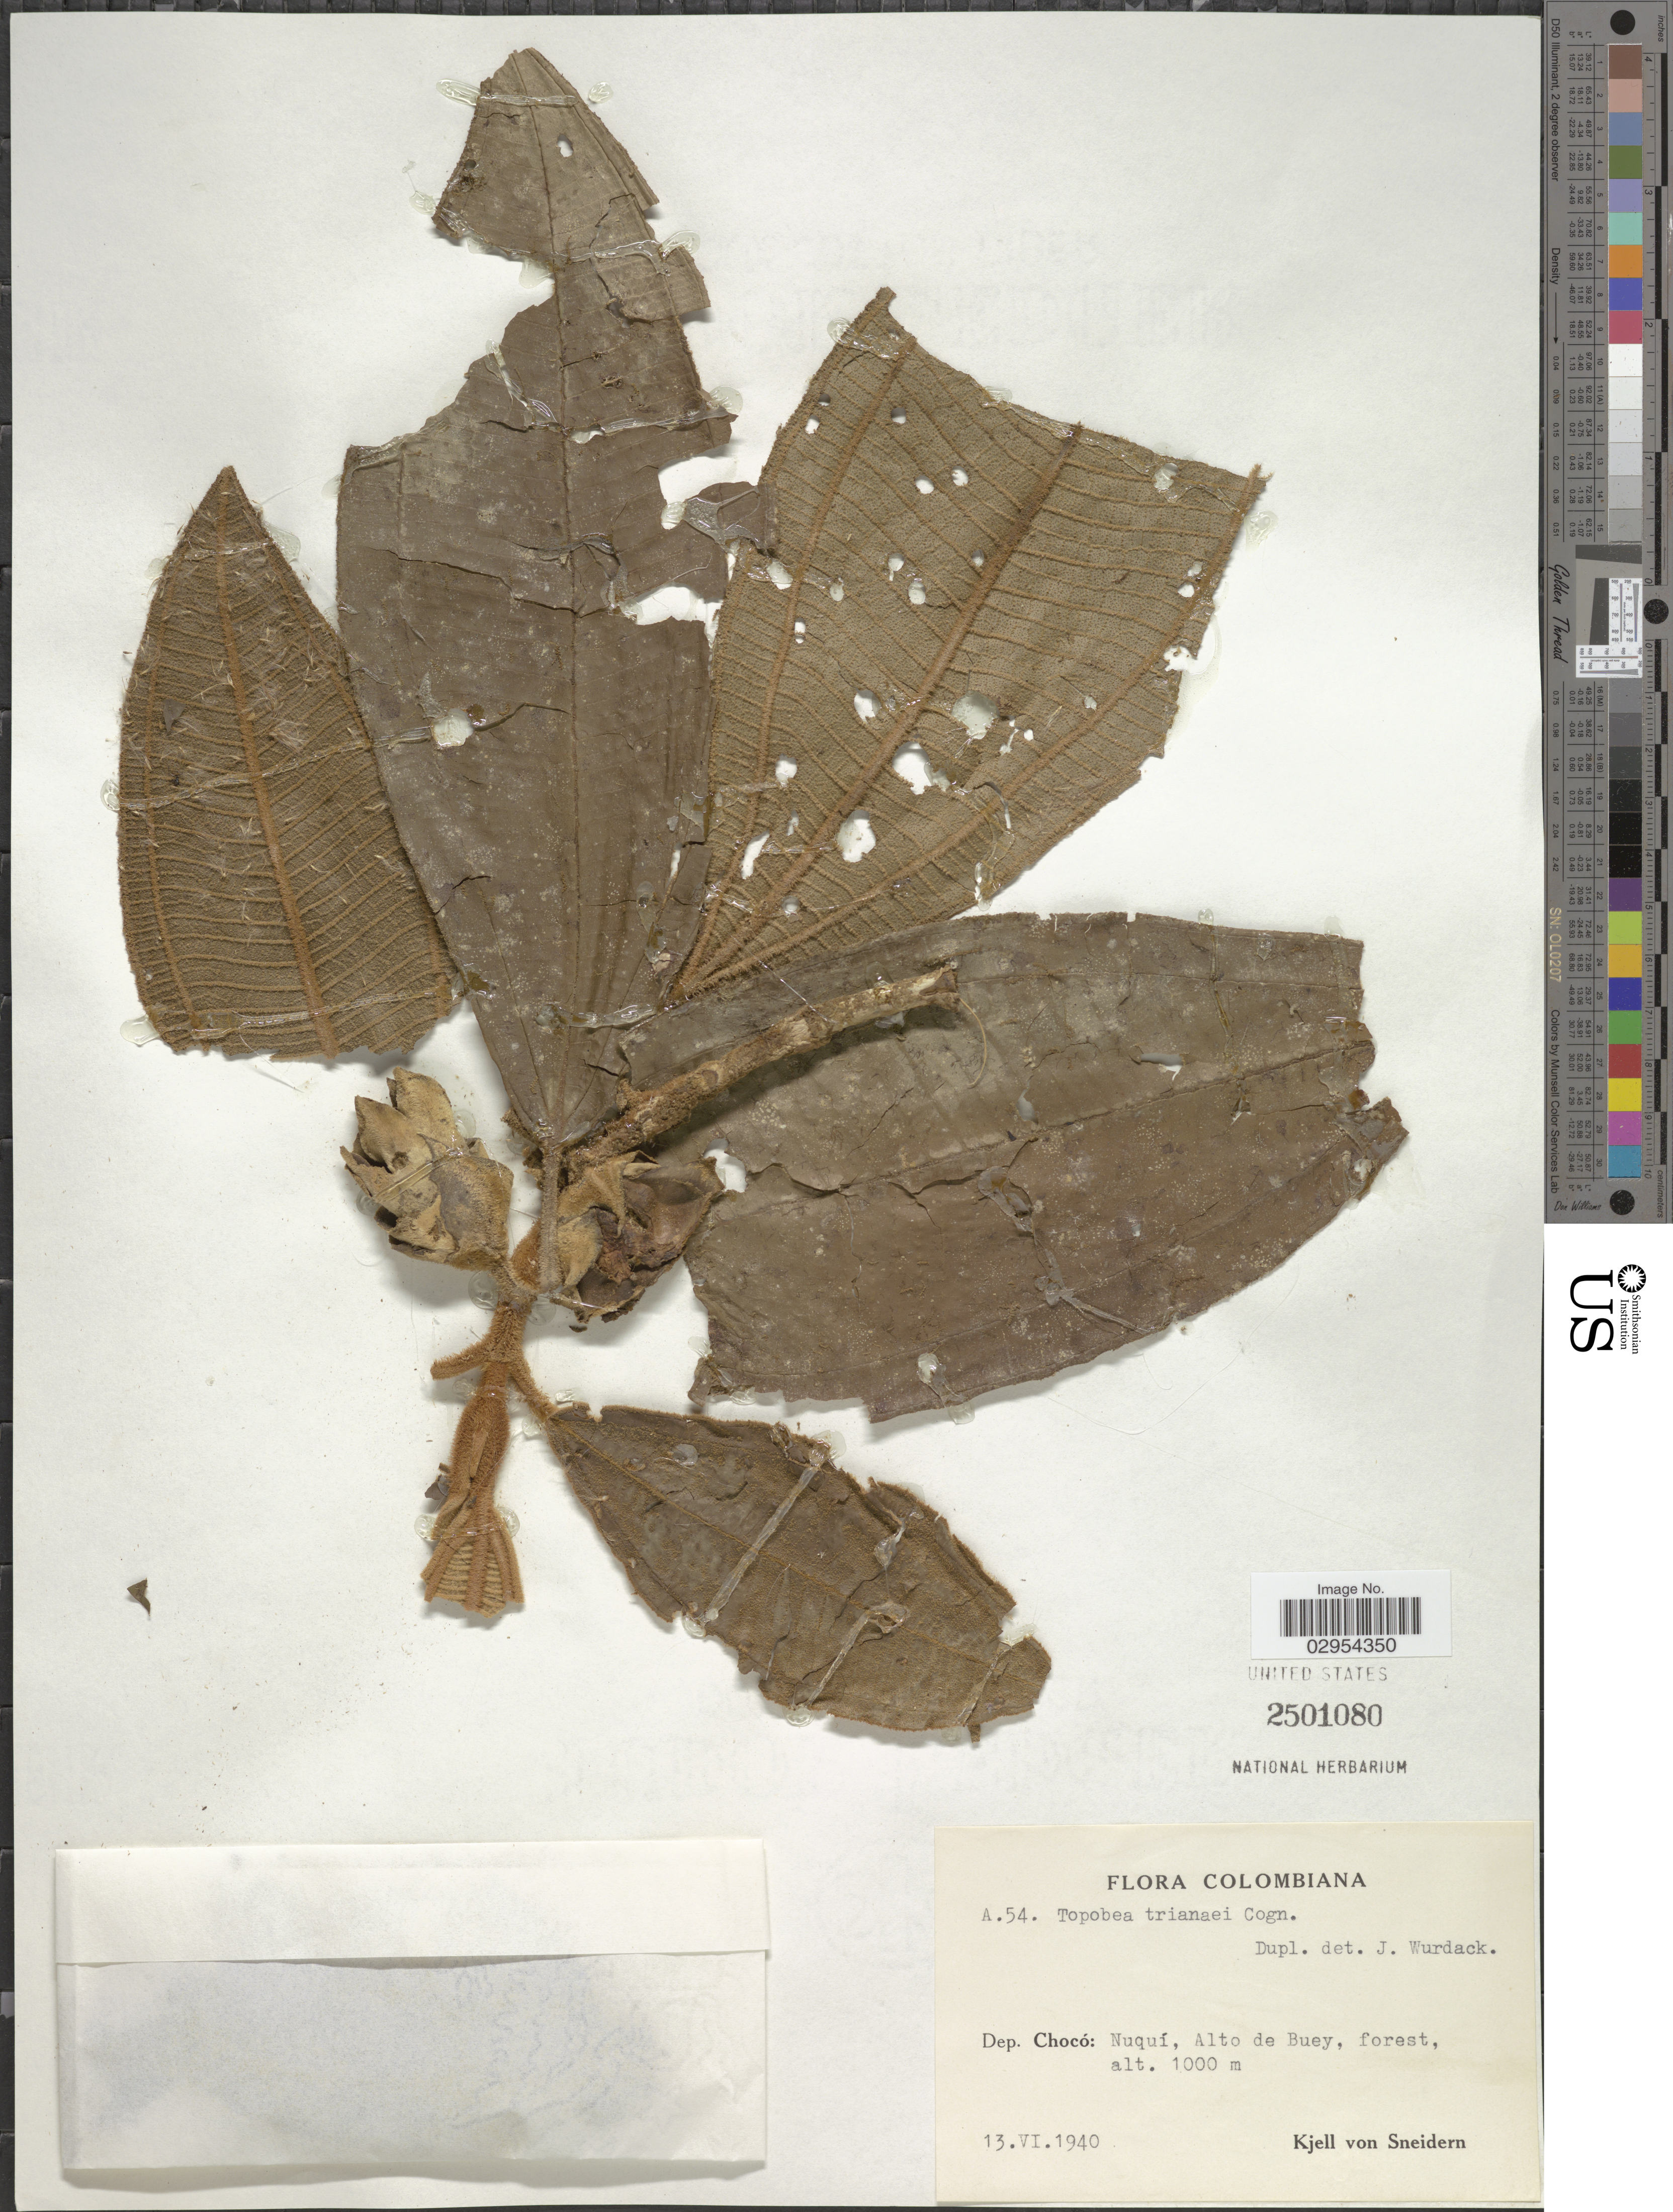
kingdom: Plantae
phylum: Tracheophyta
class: Magnoliopsida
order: Myrtales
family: Melastomataceae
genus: Topobea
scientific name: Topobea trianaei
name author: Cogn. in A. DC.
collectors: K. von Sneidern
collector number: A54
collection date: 1940-06-13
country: Colombia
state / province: Chocó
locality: Dep. Chocó: Nuquí, Alto de Buey.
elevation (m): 1000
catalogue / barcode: US 2501080